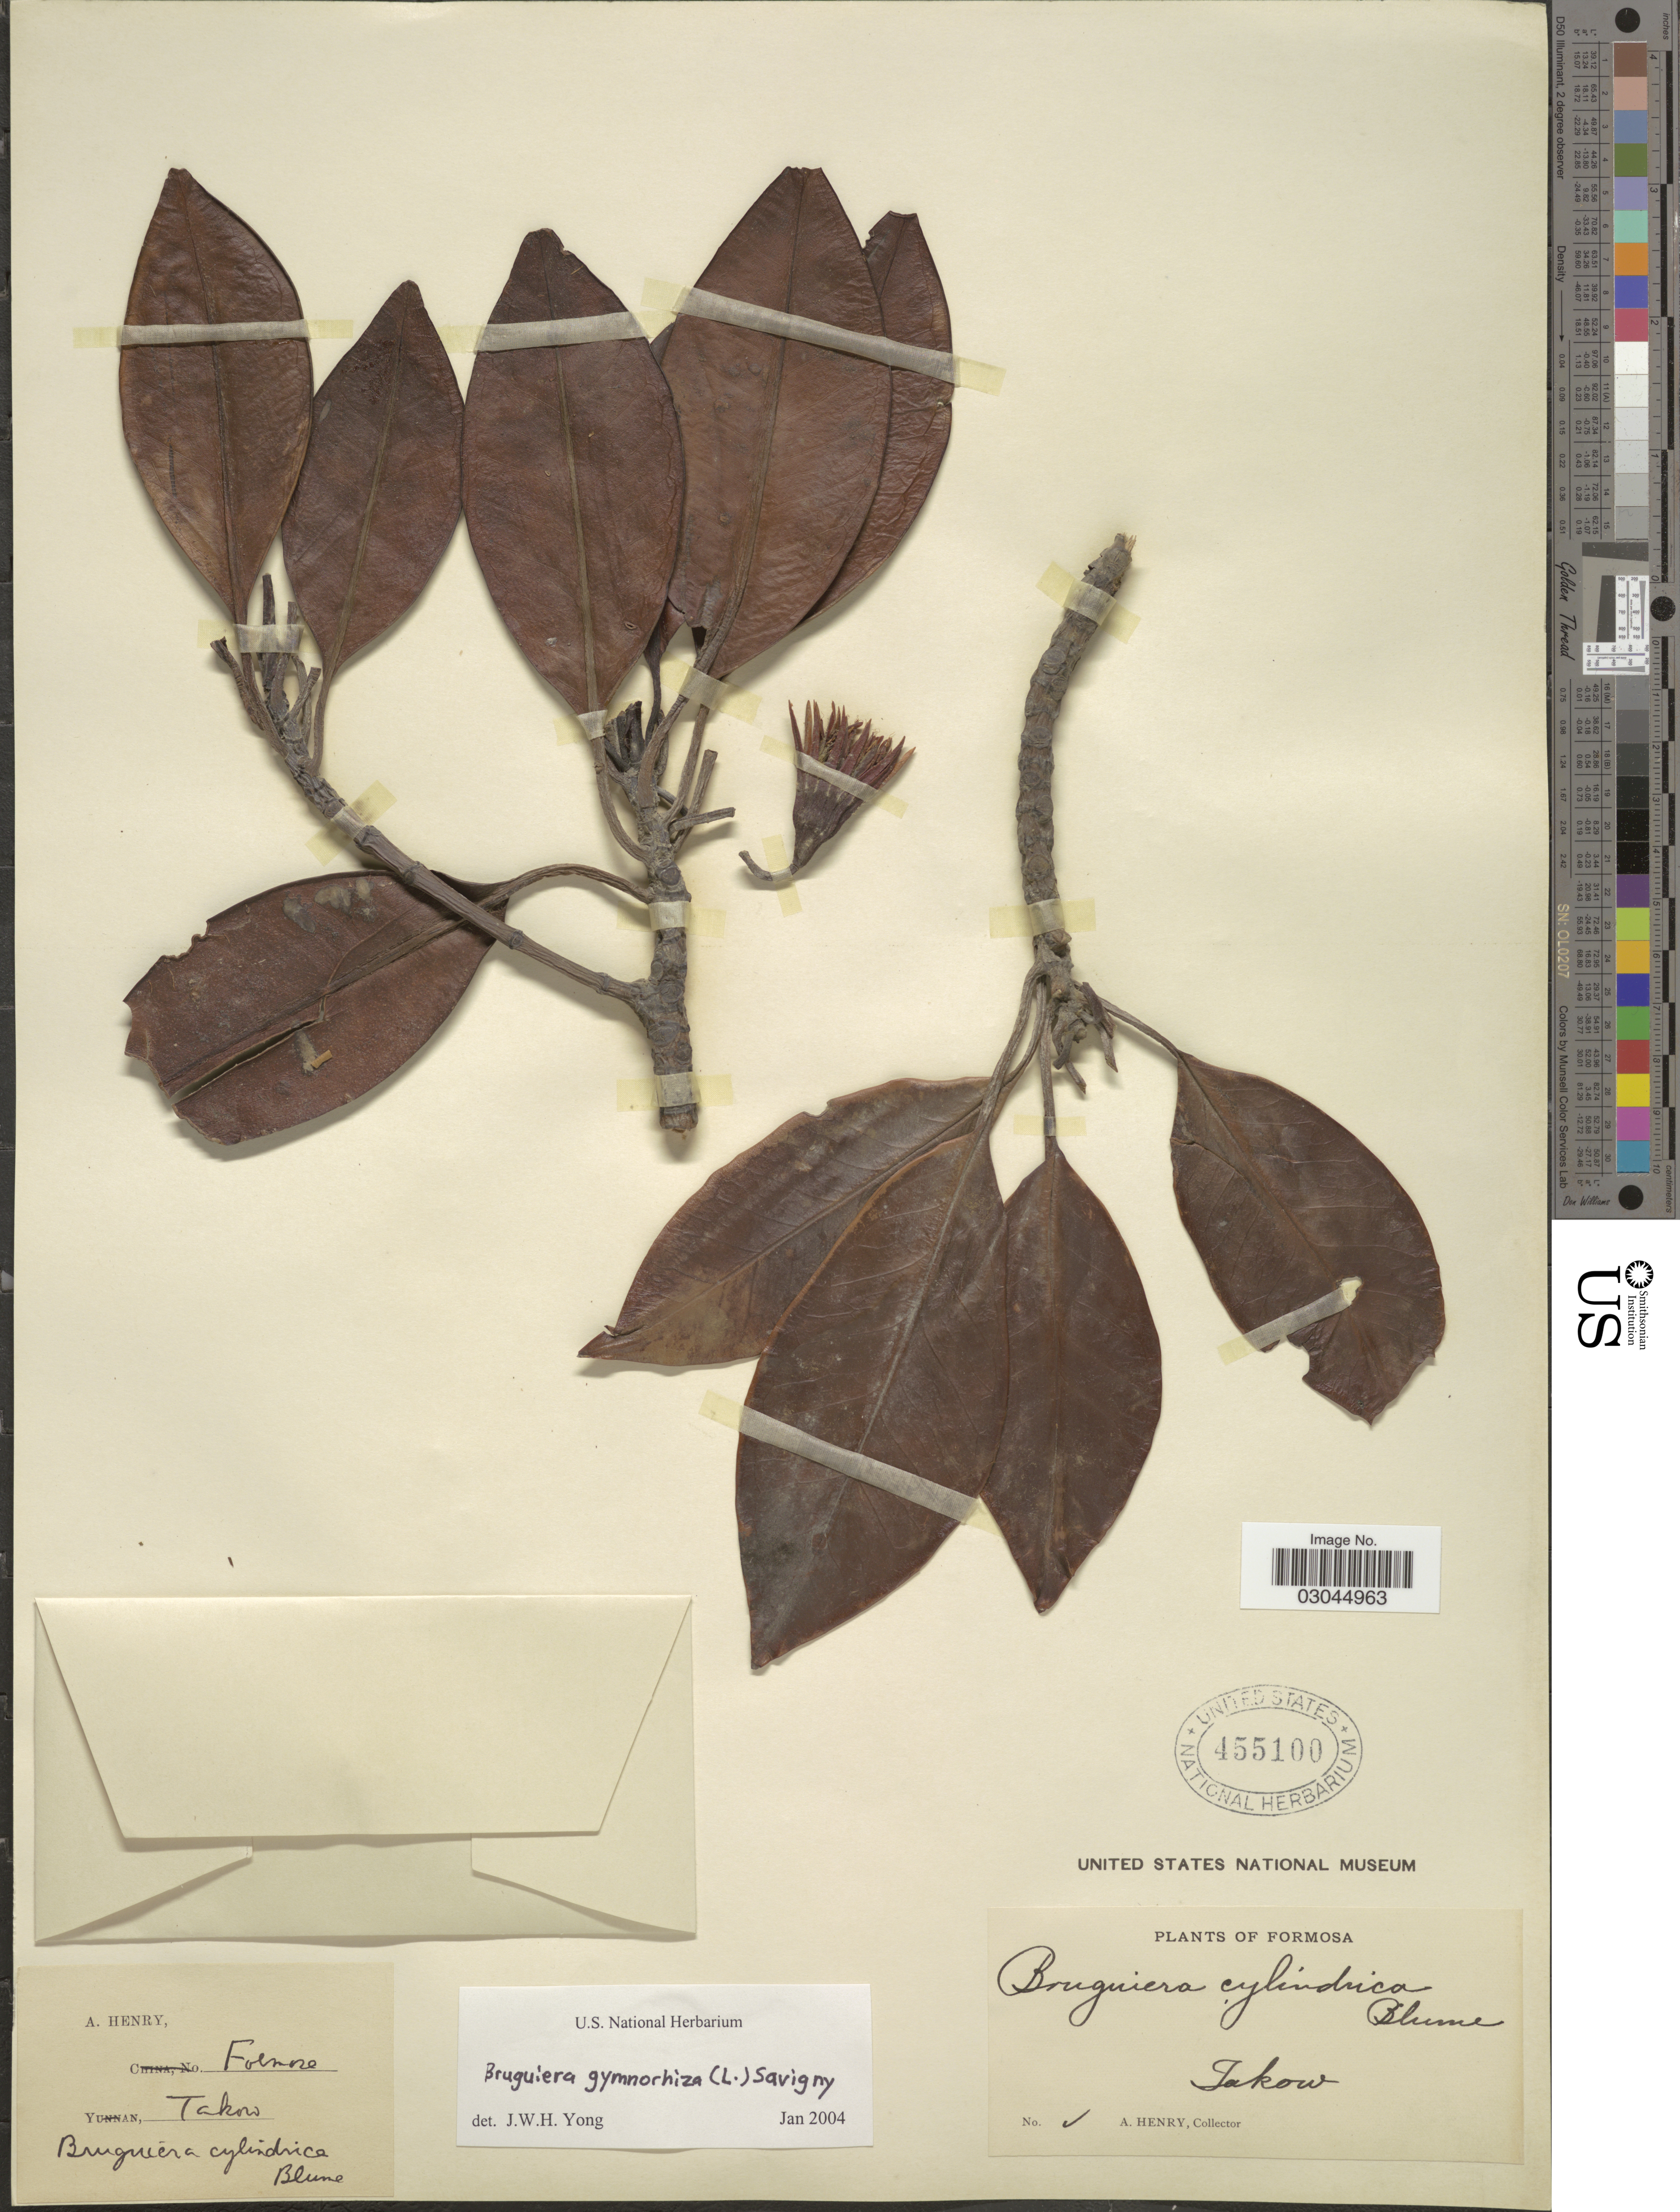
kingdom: Plantae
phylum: Tracheophyta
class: Magnoliopsida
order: Malpighiales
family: Rhizophoraceae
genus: Bruguiera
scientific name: Bruguiera gymnorhiza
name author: (L.) Savigny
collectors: A. Henry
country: Taiwan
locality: Formosa, Takow.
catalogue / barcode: US 455100